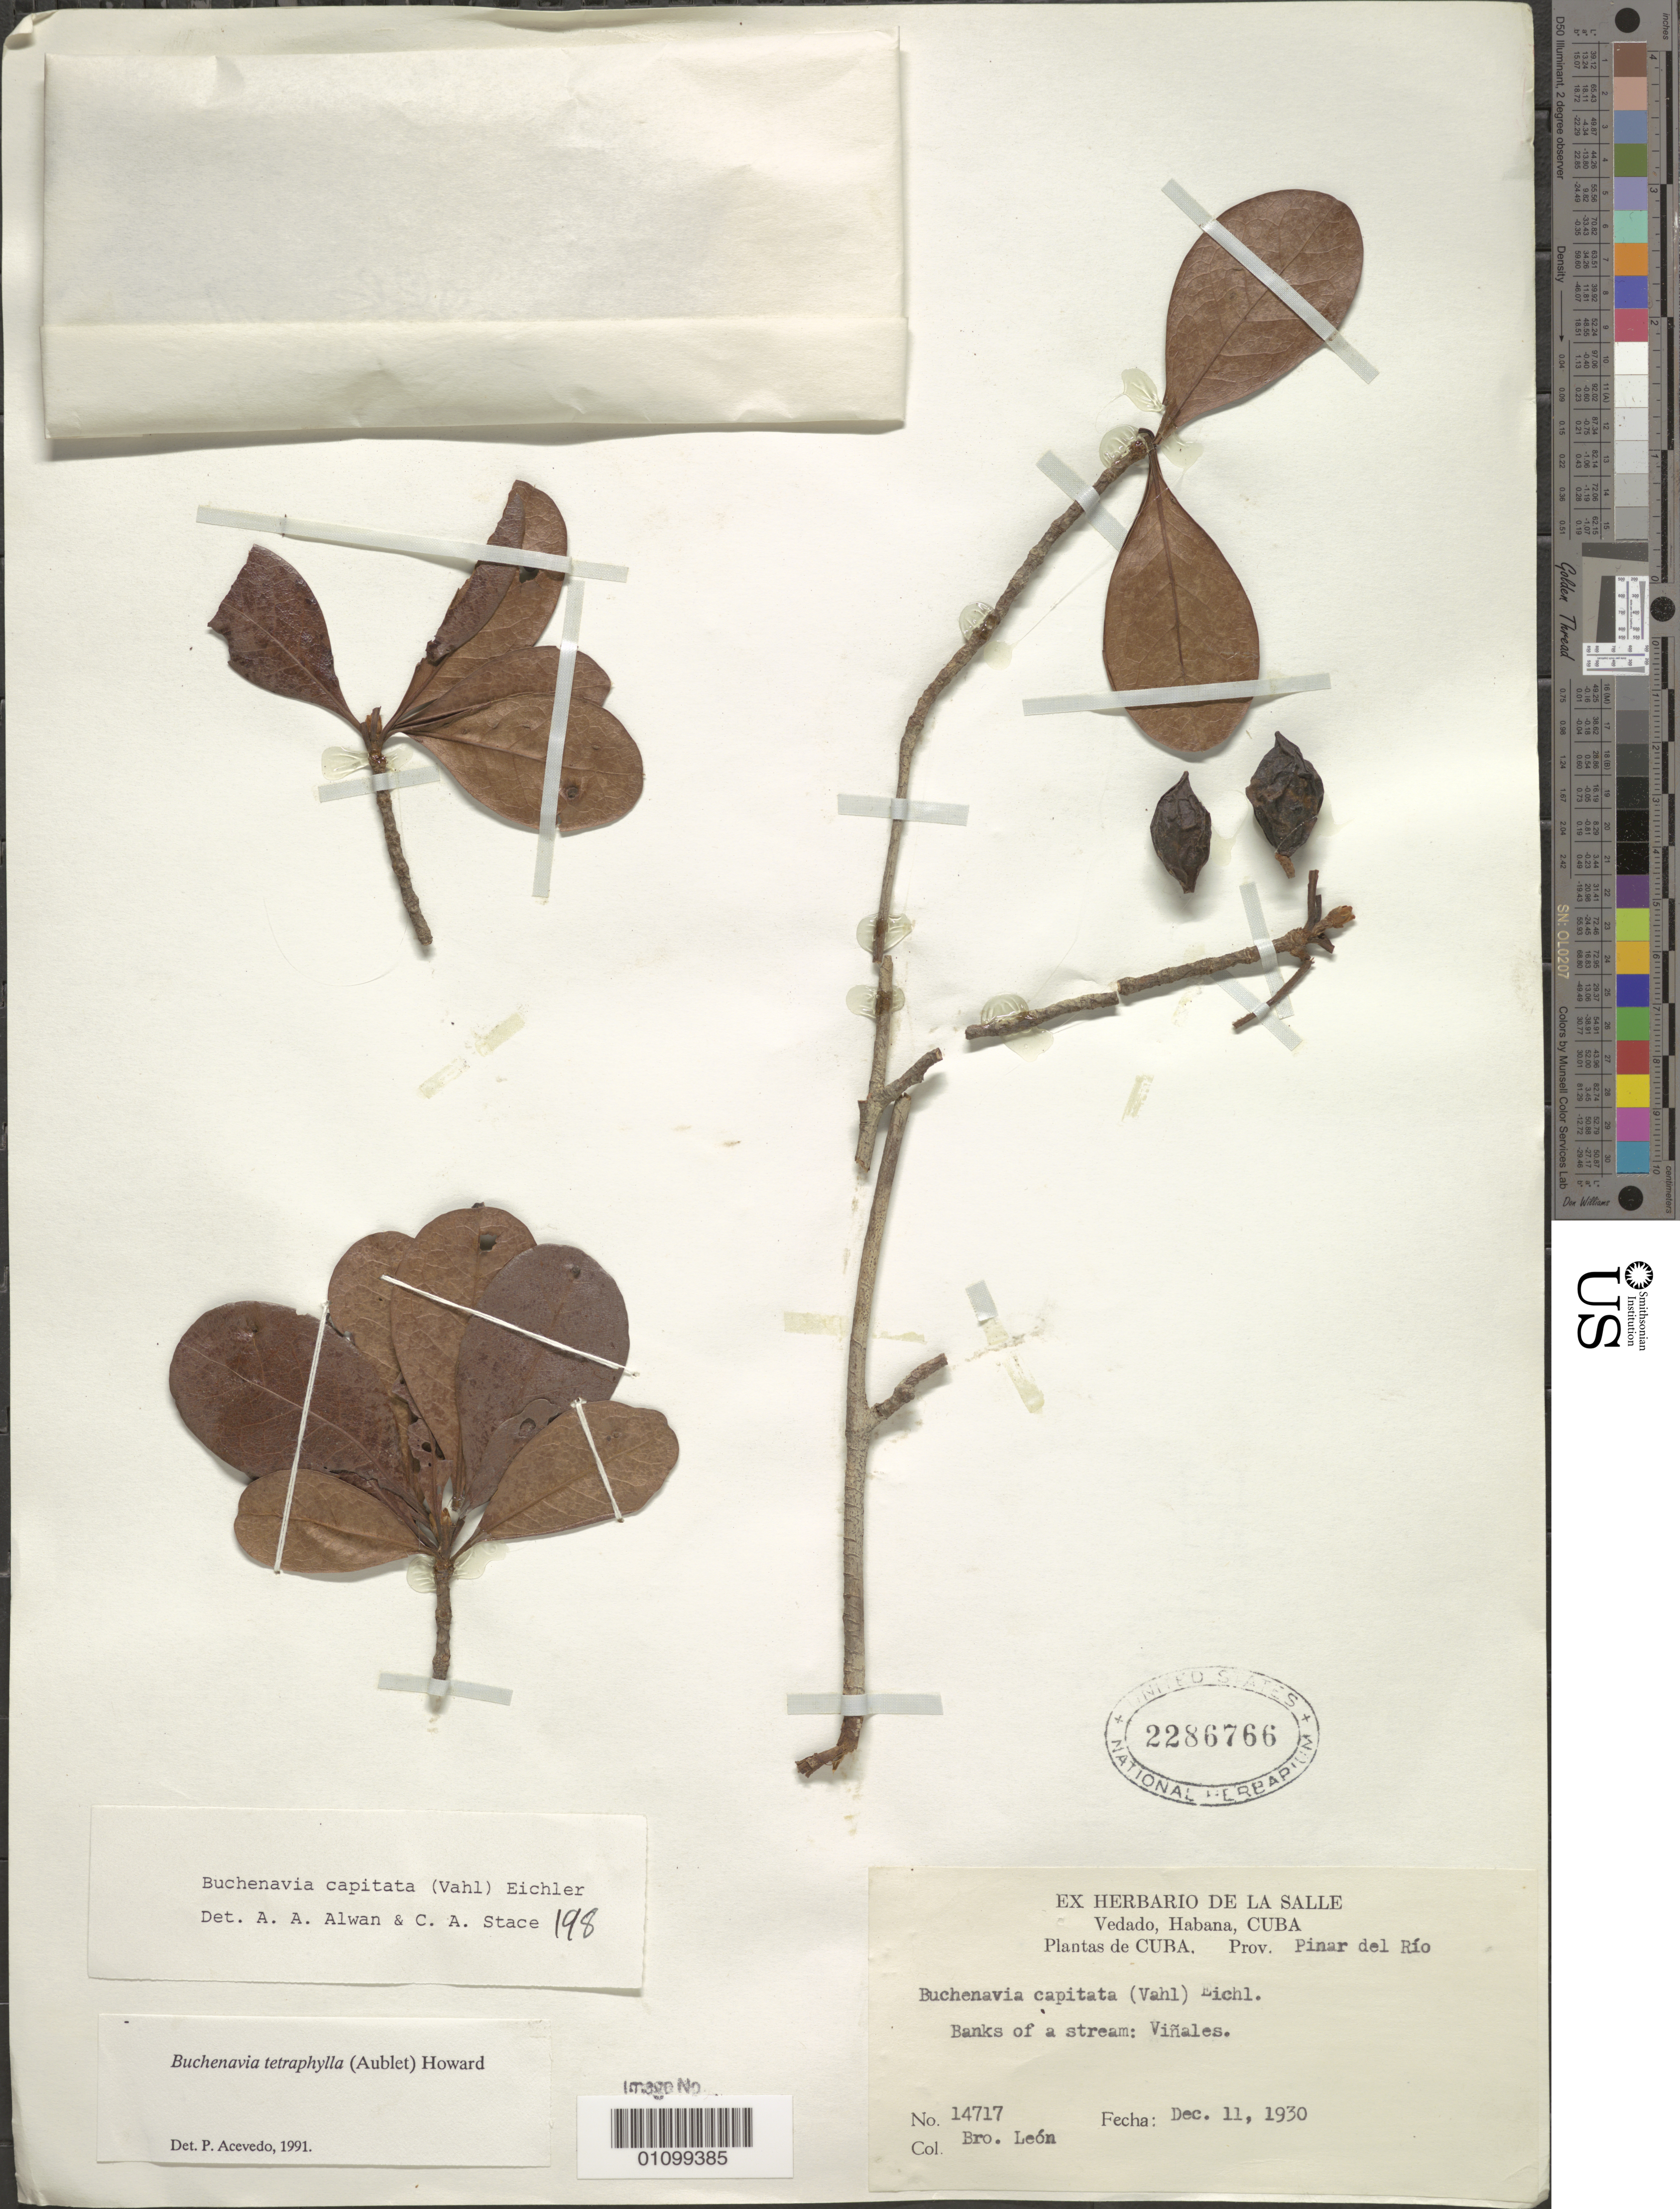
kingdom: Plantae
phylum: Tracheophyta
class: Magnoliopsida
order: Myrtales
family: Combretaceae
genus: Terminalia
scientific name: Terminalia tetraphylla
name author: (Aubl.) Gere & Boatwr.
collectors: Bro. León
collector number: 14717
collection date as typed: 11 Dec 1930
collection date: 1930-12-11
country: Cuba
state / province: Pinar del Rio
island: Cuba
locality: Banks of a stream: Vinales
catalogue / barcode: US 2286766